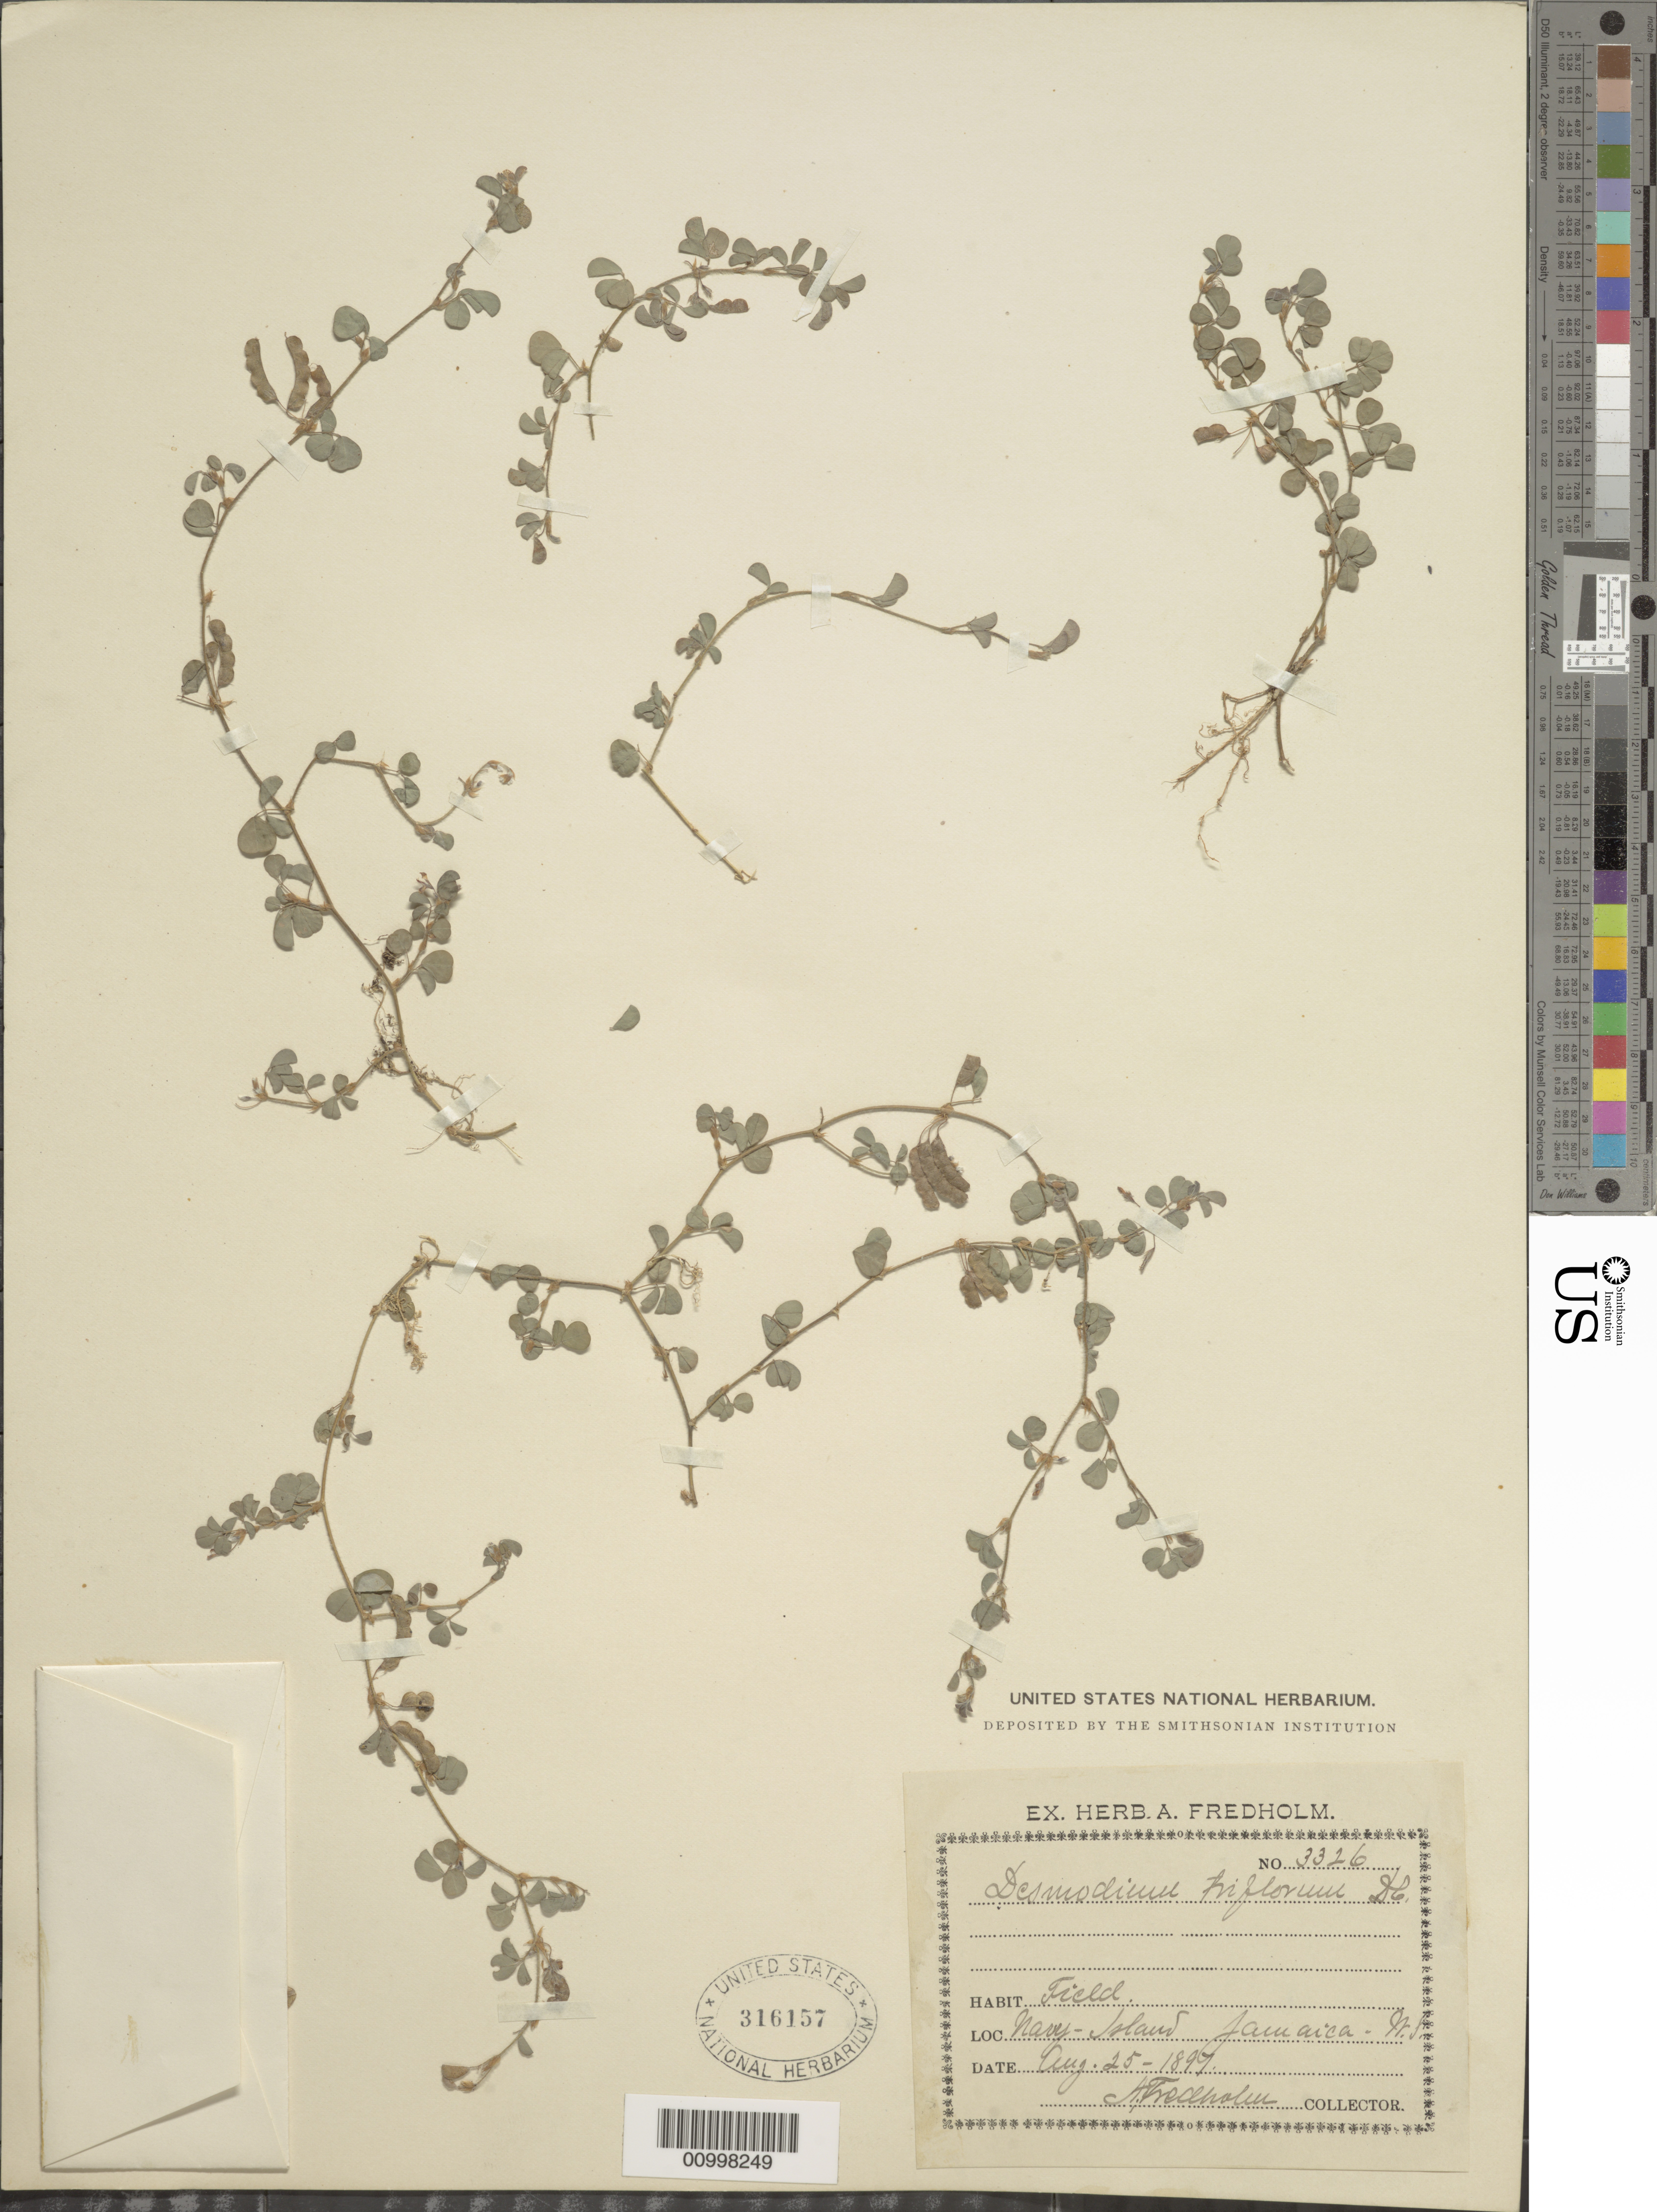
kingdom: Plantae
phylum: Tracheophyta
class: Magnoliopsida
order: Fabales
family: Fabaceae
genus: Grona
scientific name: Grona triflora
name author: (L.) H. Ohashi & K. Ohashi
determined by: Strong, Mark T., (BOT), Smithsonian Institution - National Museum of Natural History (UNITED STATES)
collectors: A. Fredholm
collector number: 3326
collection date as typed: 25 Aug 1897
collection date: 1897-08-25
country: Jamaica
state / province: Portland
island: Navy Island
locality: Navy Island, field.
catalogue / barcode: US 316157